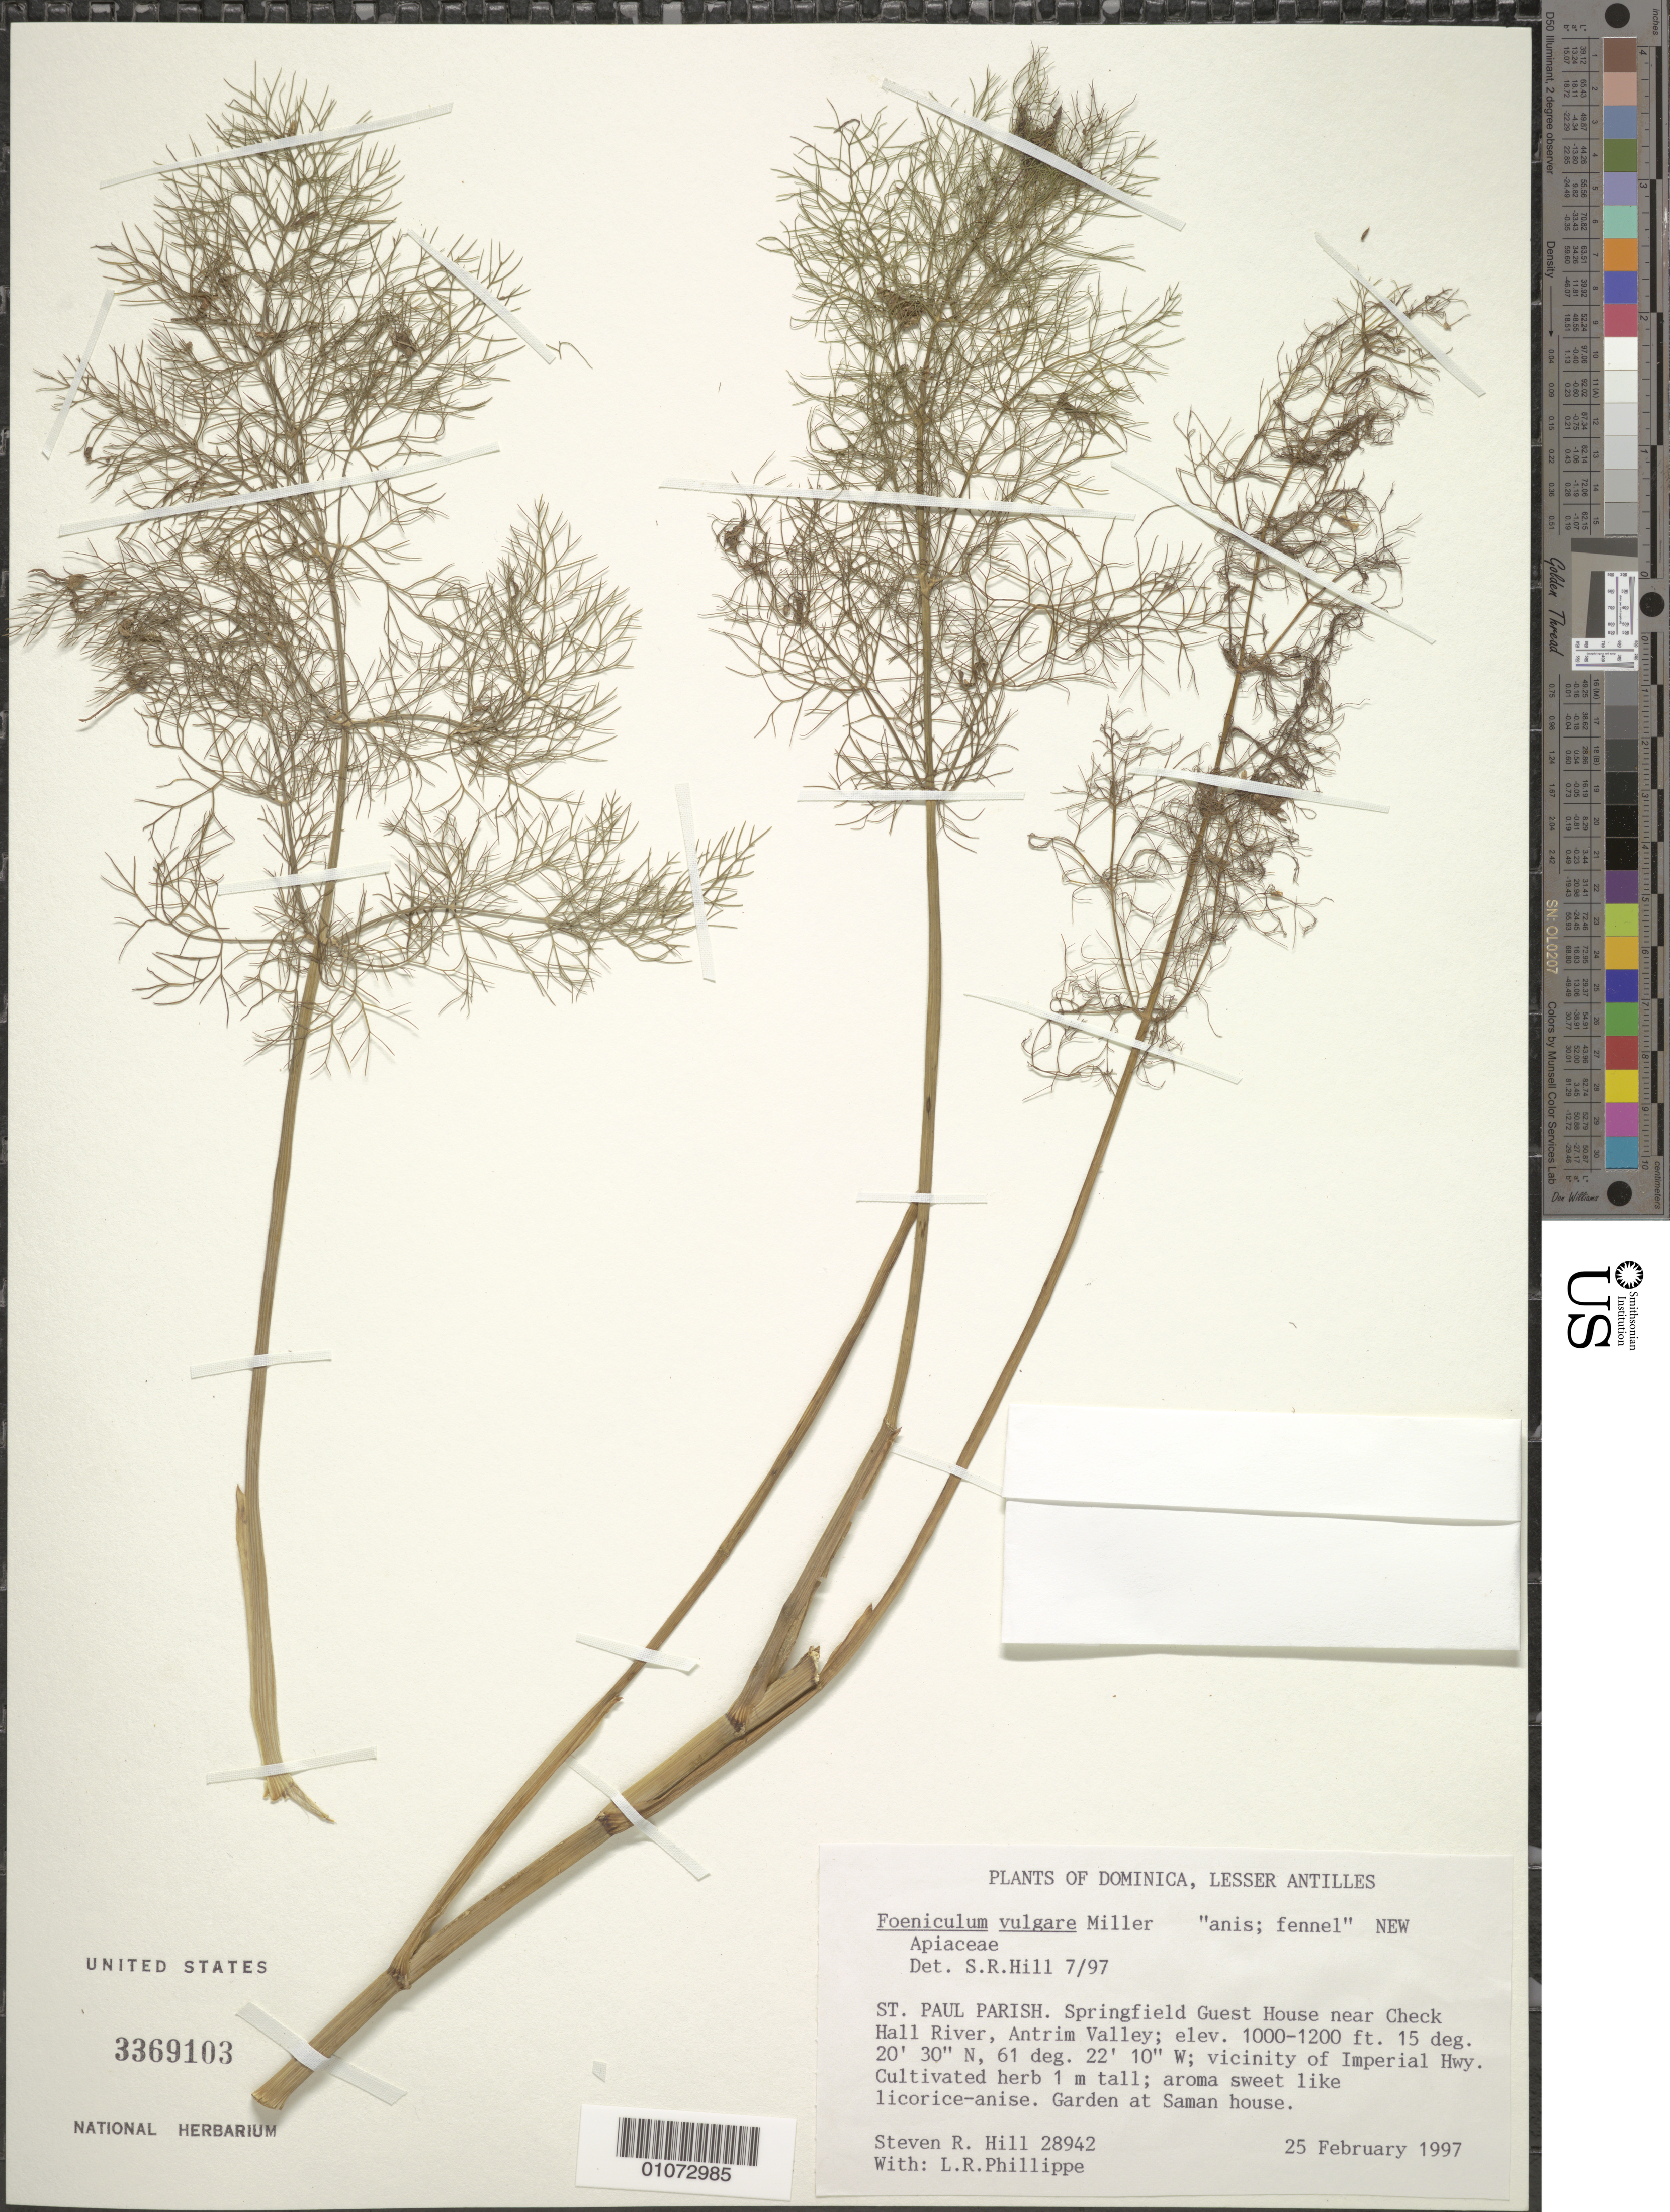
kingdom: Plantae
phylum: Tracheophyta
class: Magnoliopsida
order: Apiales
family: Apiaceae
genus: Foeniculum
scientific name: Foeniculum vulgare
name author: Mill.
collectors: S. R. Hill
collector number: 28942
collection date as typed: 25 Feb 1997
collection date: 1997-02-25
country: Dominica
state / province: St. Paul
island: Dominica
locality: Springfield Gues House near Check Hall River, Antrim Valley; vicinity of Imperial Highway. Garden at Saman House.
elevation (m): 305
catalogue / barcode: US 3369103